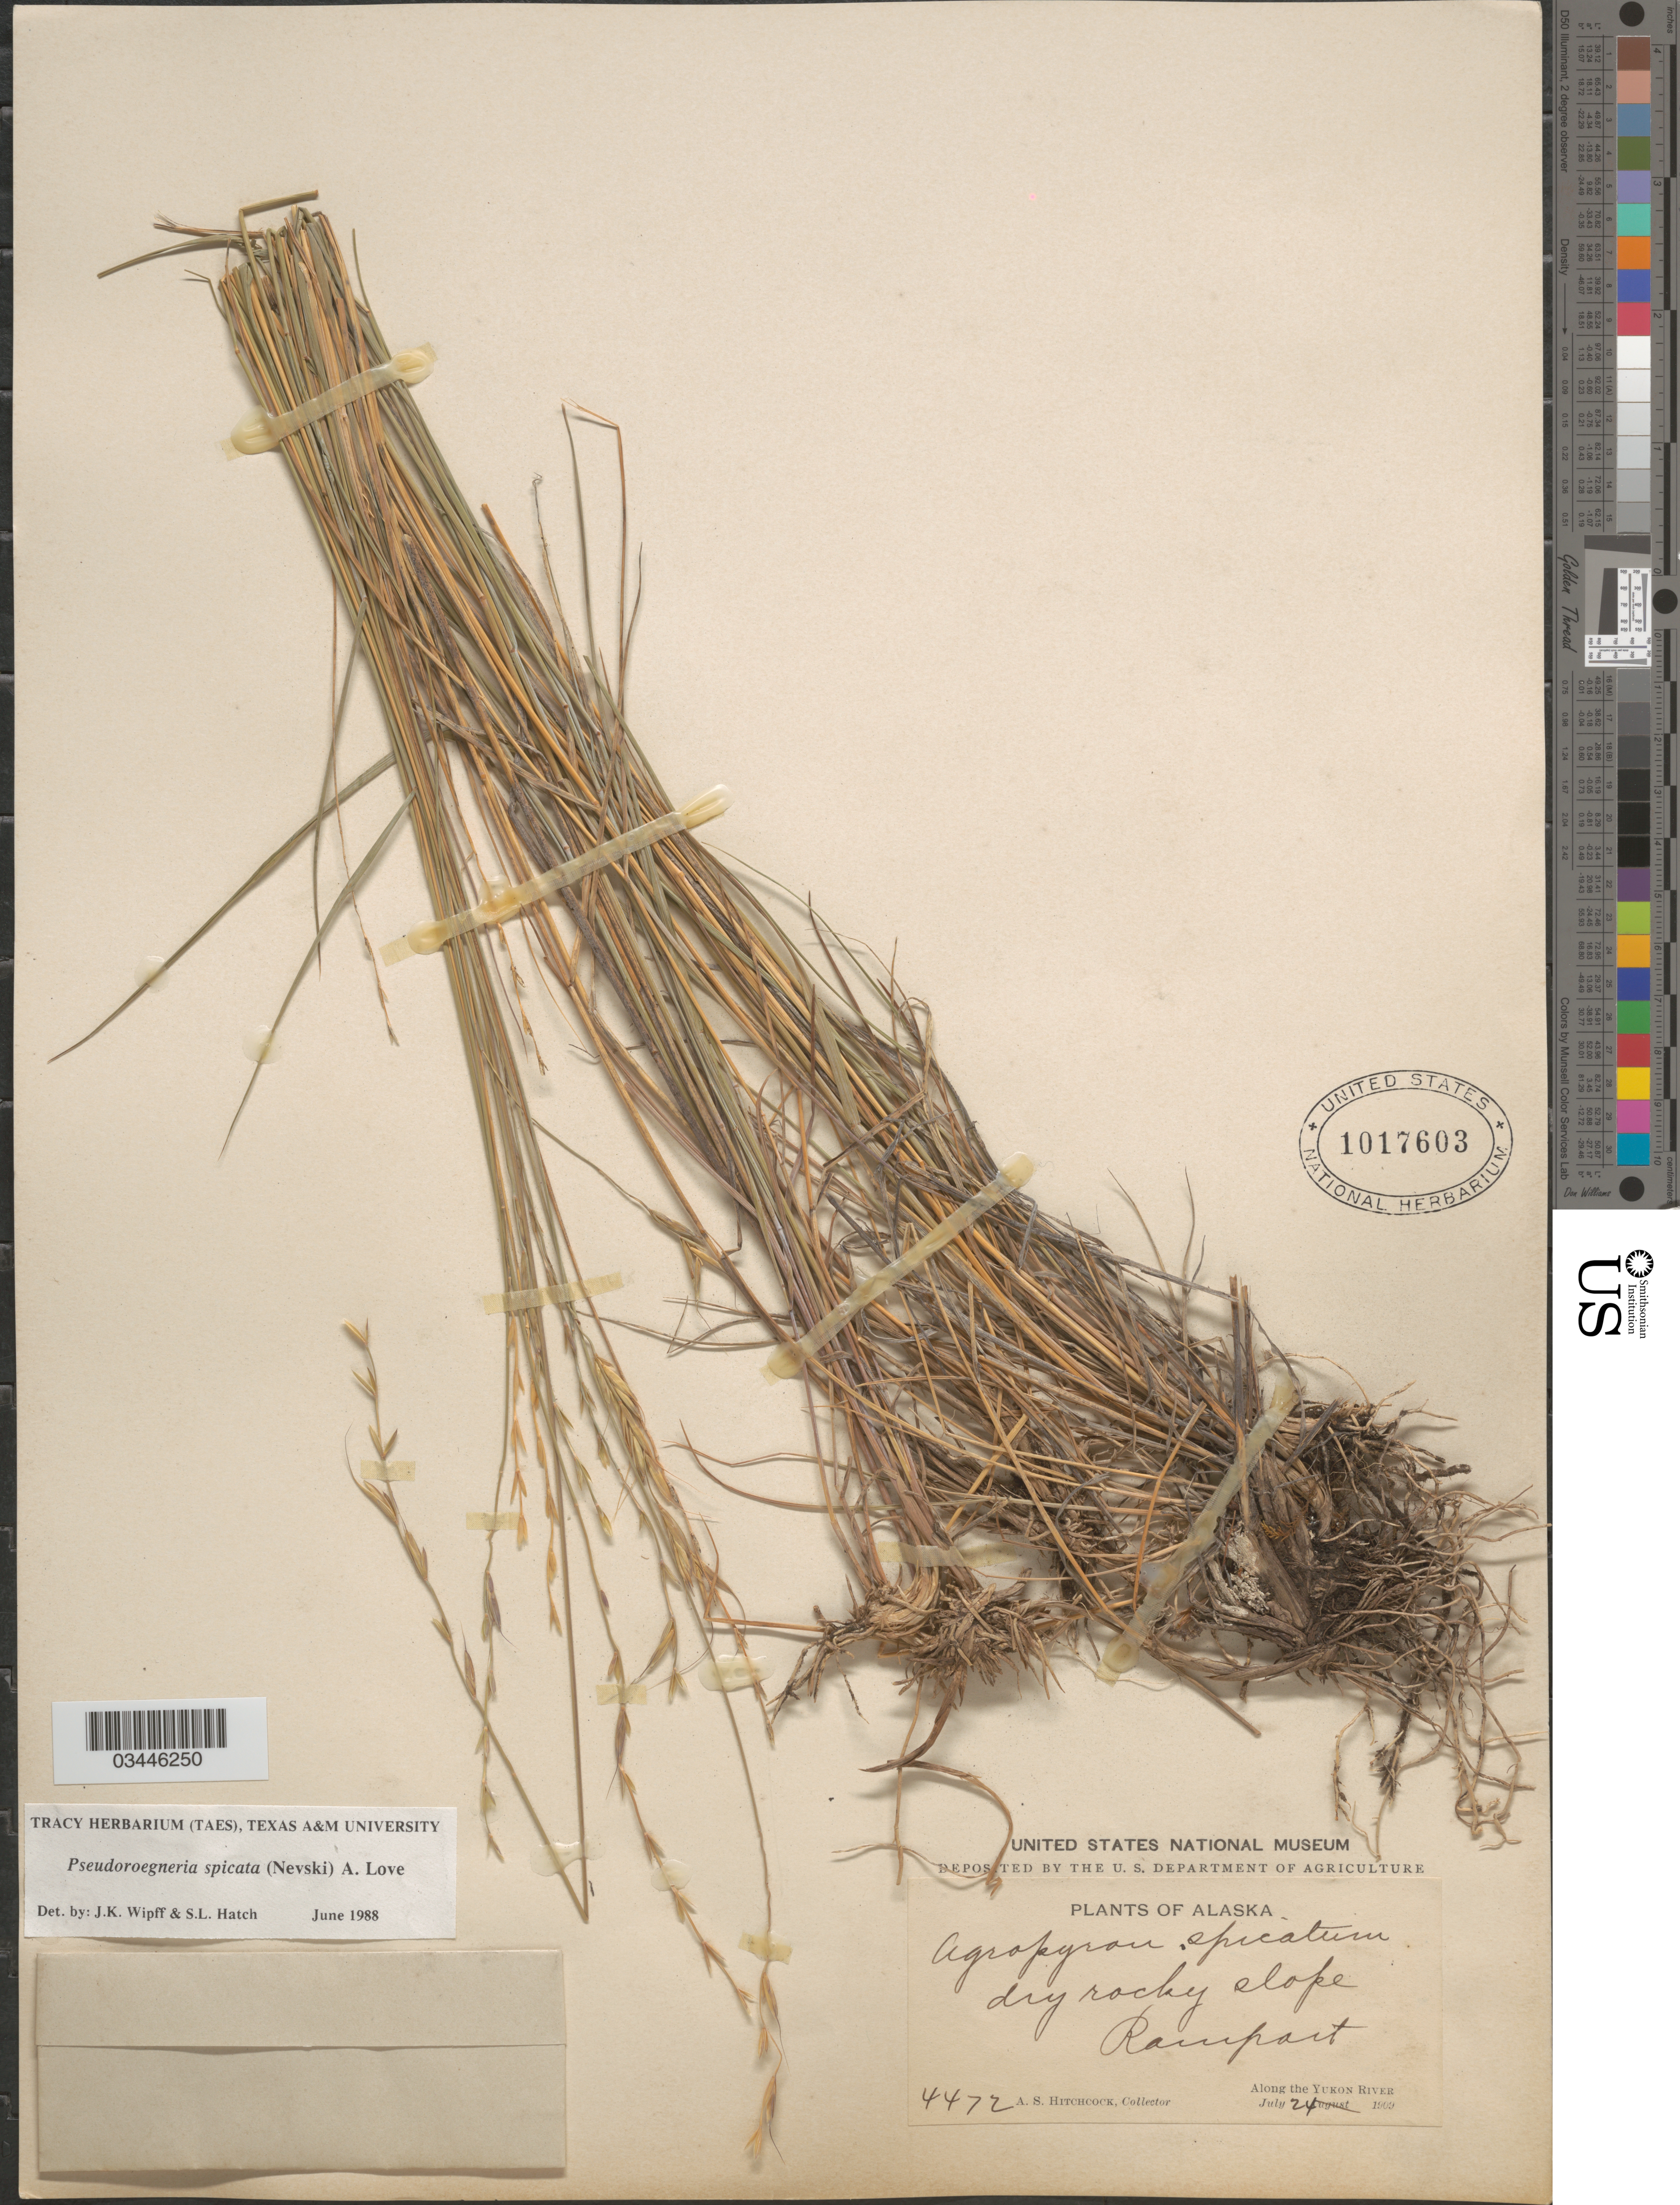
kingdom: Plantae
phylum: Tracheophyta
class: Liliopsida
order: Poales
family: Poaceae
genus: Pseudoroegneria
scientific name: Pseudoroegneria spicata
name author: (Pursh) Á. Löve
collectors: A. S. Hitchcock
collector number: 4472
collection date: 1909-07-24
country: United States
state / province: Alaska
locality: Dry rocky slope Rampart. Along the Yukon River.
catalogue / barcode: US 1017603